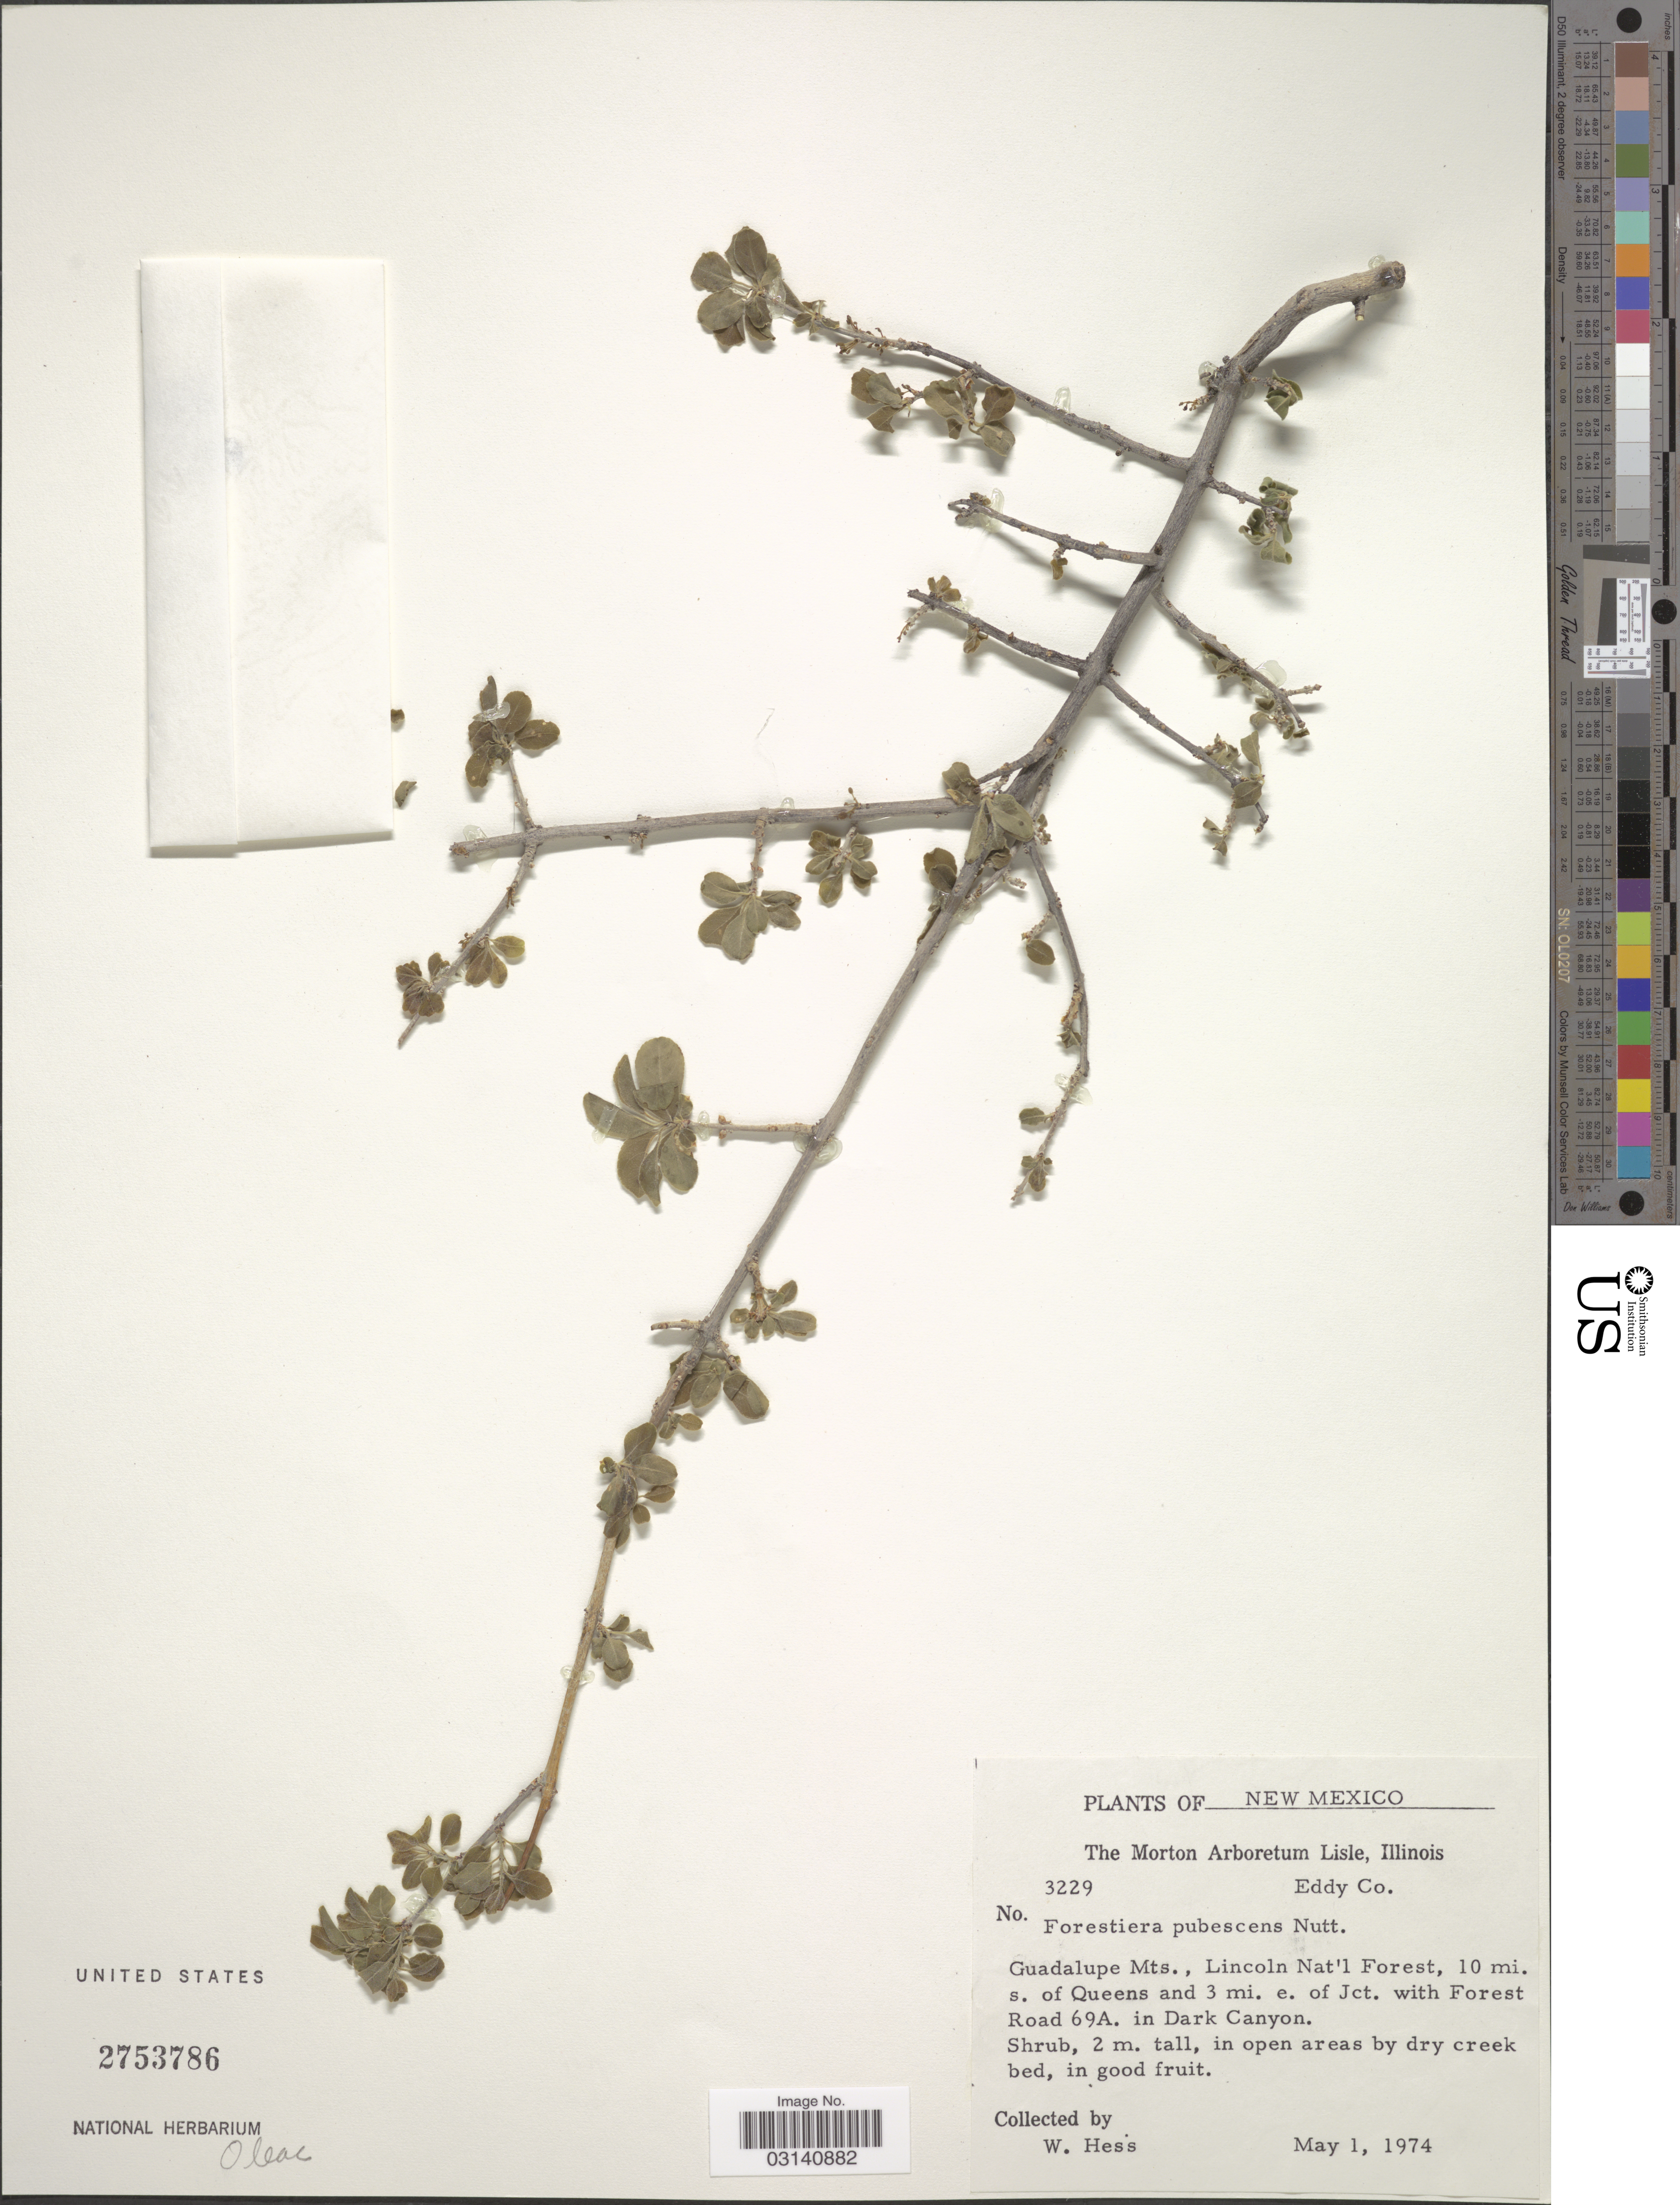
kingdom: Plantae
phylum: Tracheophyta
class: Magnoliopsida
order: Lamiales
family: Oleaceae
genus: Forestiera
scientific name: Forestiera pubescens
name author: Nutt.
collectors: W. Hess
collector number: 3229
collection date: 1974-05-01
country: United States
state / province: New Mexico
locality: Eddy Co. Guadalupe Mts., Lincoln Nat'l Forest, 10 mi. s. of Queens and 3 mi. e. of Jct. with Forest Road 69A. in Dark Canyon.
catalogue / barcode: US 2753786